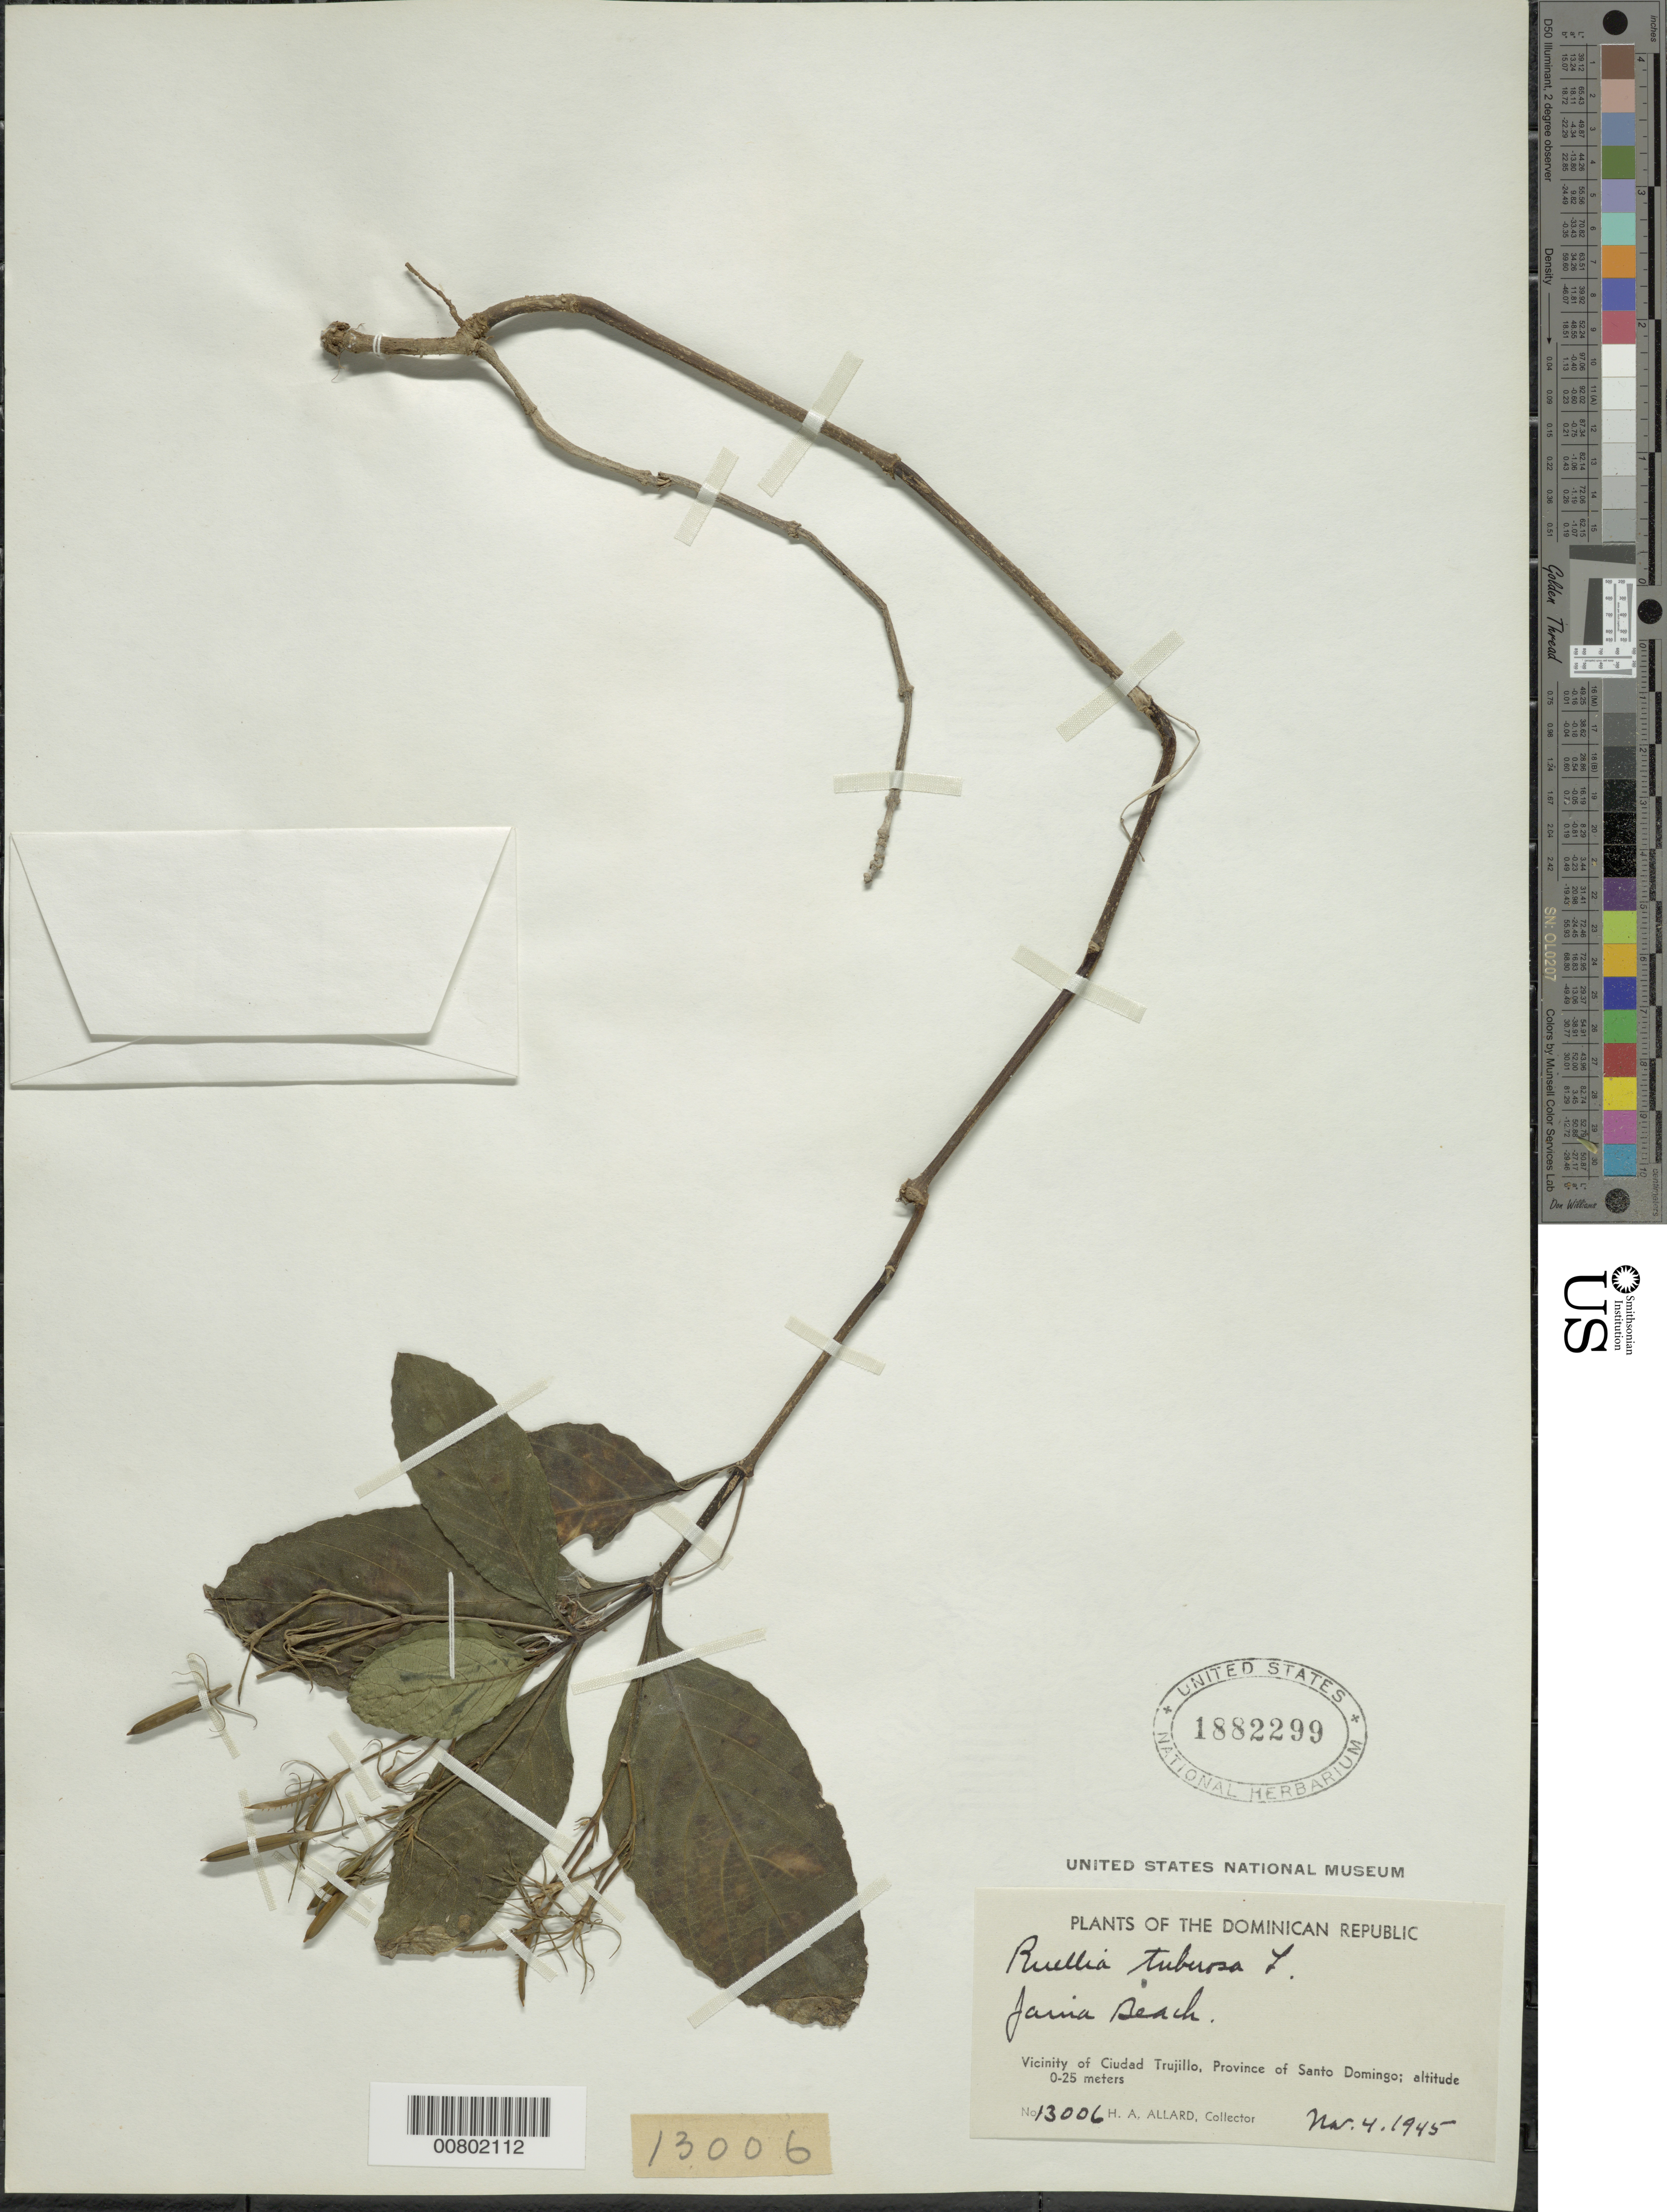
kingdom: Plantae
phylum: Tracheophyta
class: Magnoliopsida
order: Lamiales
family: Acanthaceae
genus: Ruellia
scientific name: Ruellia tuberosa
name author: L.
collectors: H. A. Allard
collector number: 13006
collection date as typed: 04 Nov 1945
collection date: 1945-11-04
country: Dominican Republic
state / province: Distrito Nacional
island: Hispaniola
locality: Vicinity of Santo Domingo, Jarina Beach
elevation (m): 0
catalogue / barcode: US 1882299